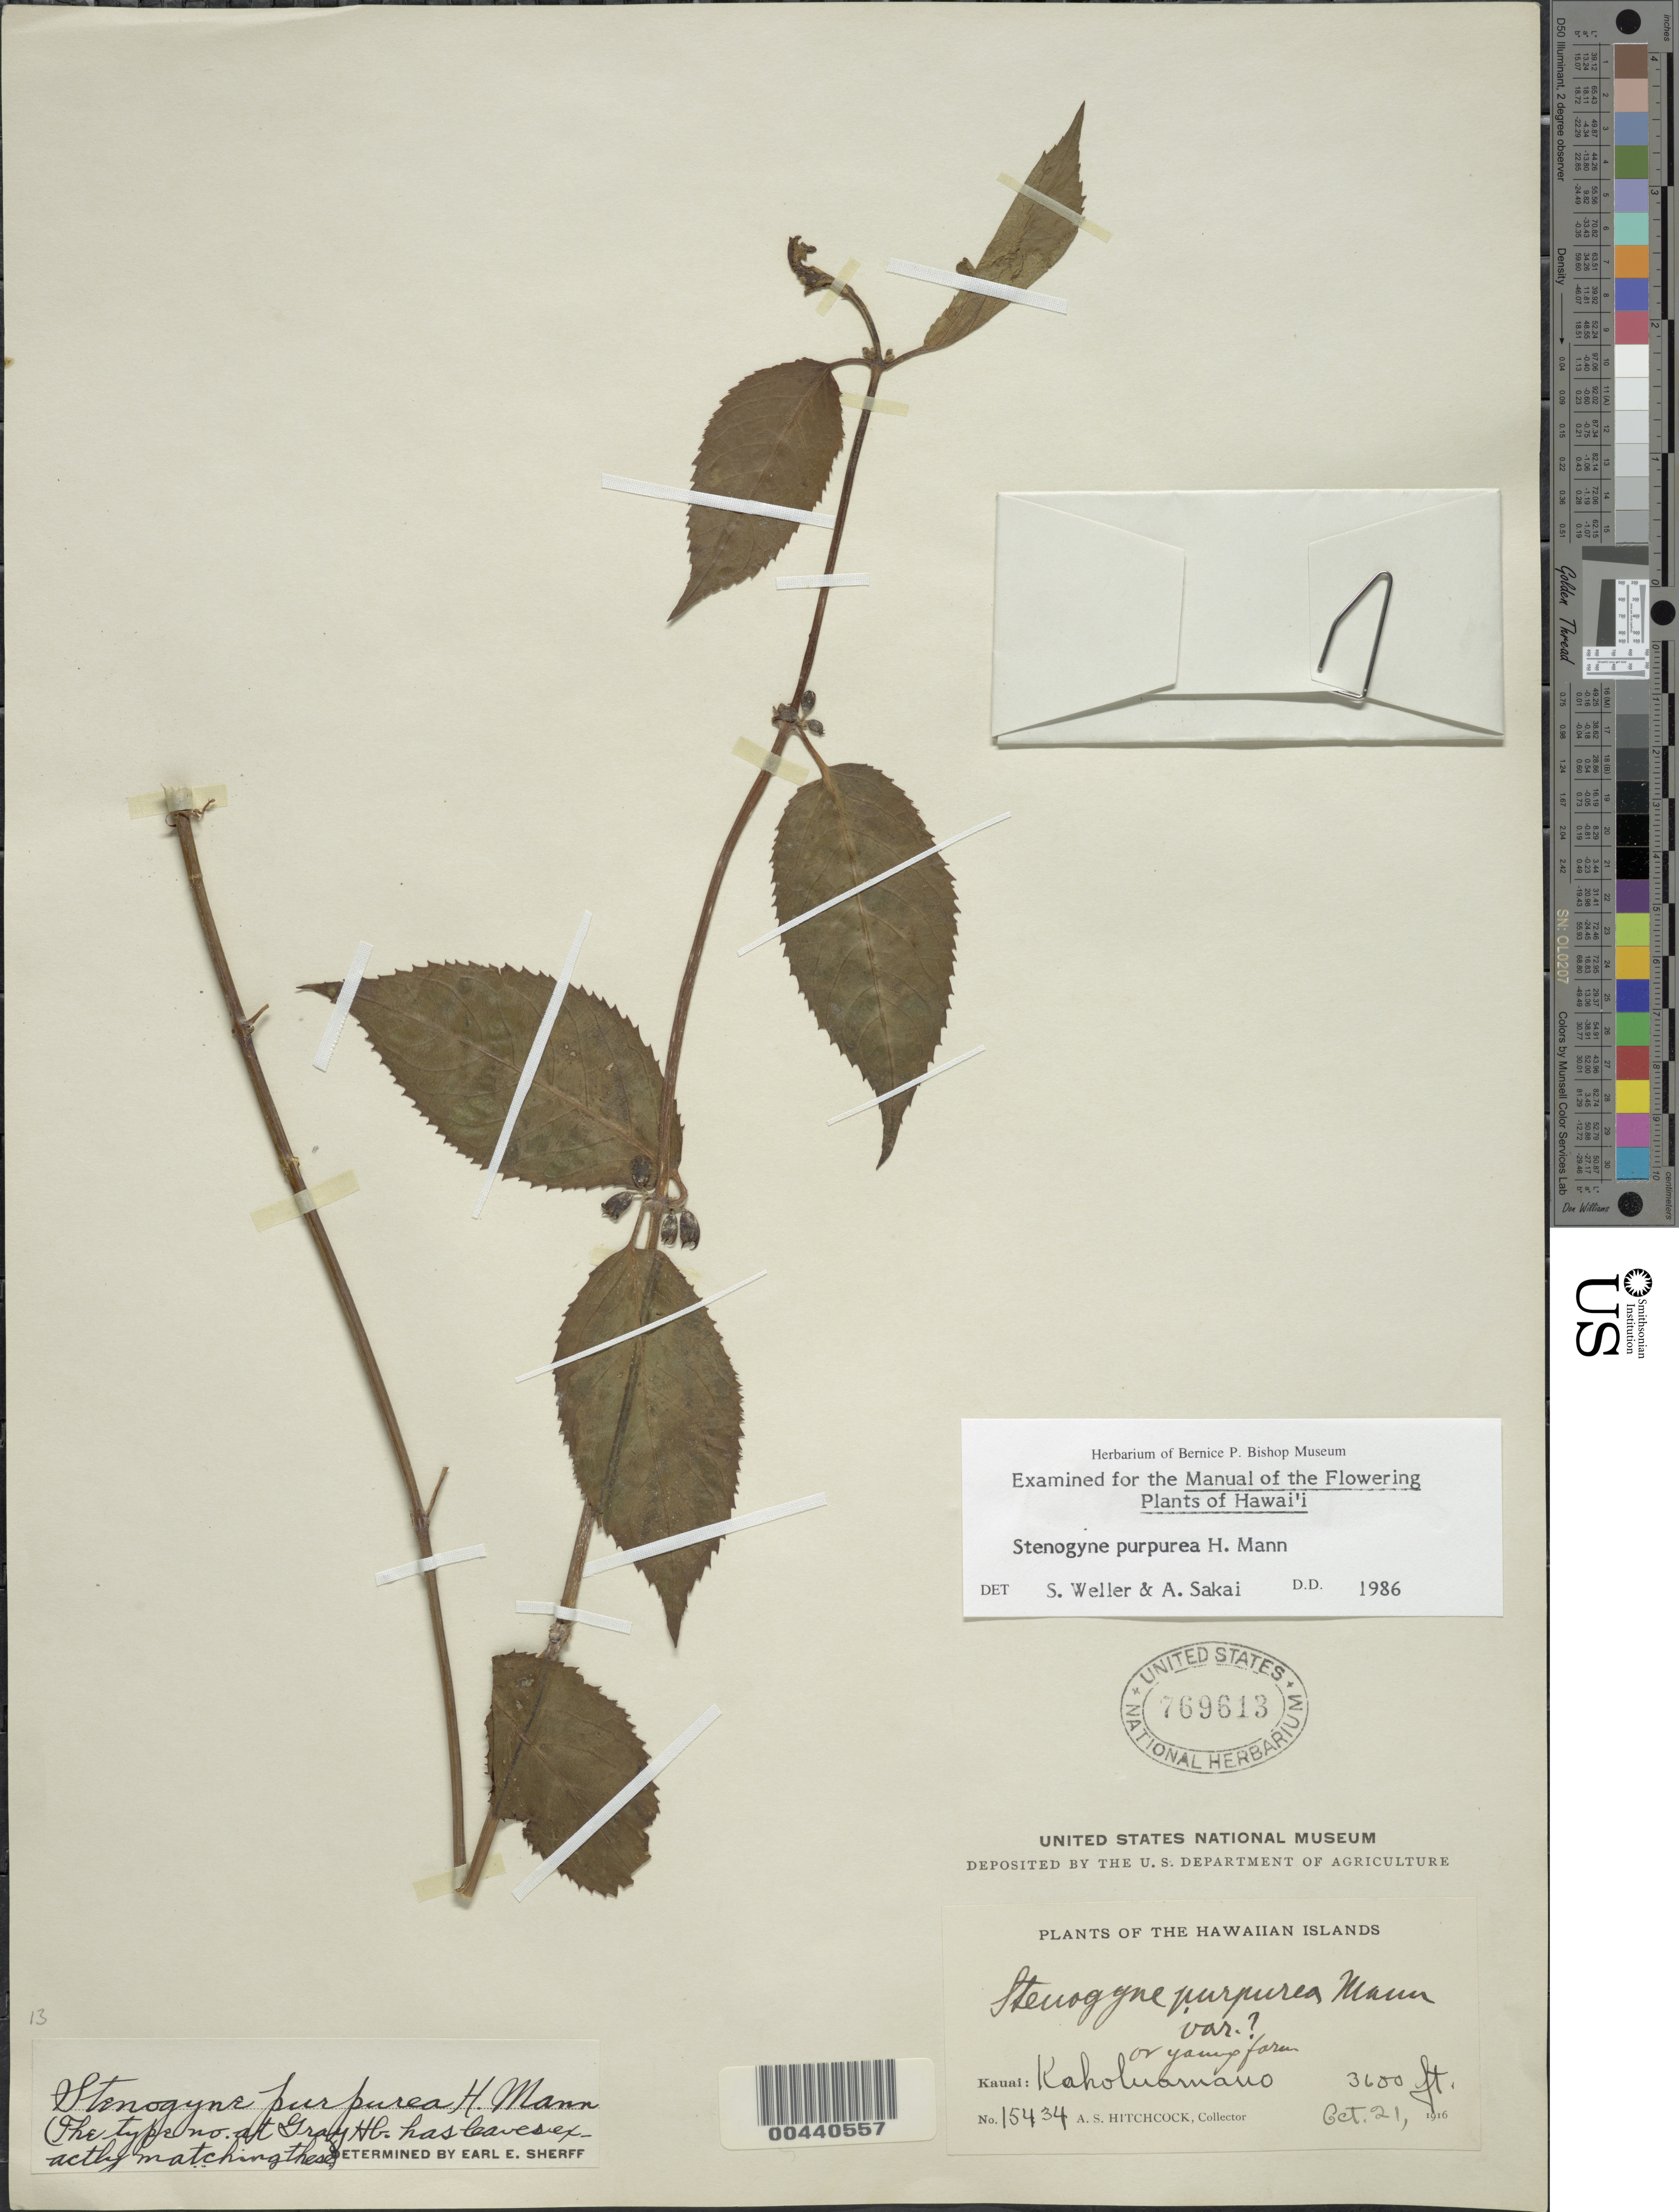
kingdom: Plantae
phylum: Tracheophyta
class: Magnoliopsida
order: Lamiales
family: Lamiaceae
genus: Stenogyne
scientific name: Stenogyne purpurea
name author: H. Mann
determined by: Weller, Stephen G., (UNITED STATES)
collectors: A. S. Hitchcock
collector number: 15434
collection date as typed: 21 Oct 1916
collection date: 1916-10-21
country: United States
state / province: Hawaii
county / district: Kauai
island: Kaua'i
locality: Kaholuamano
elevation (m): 1097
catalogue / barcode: US 769613